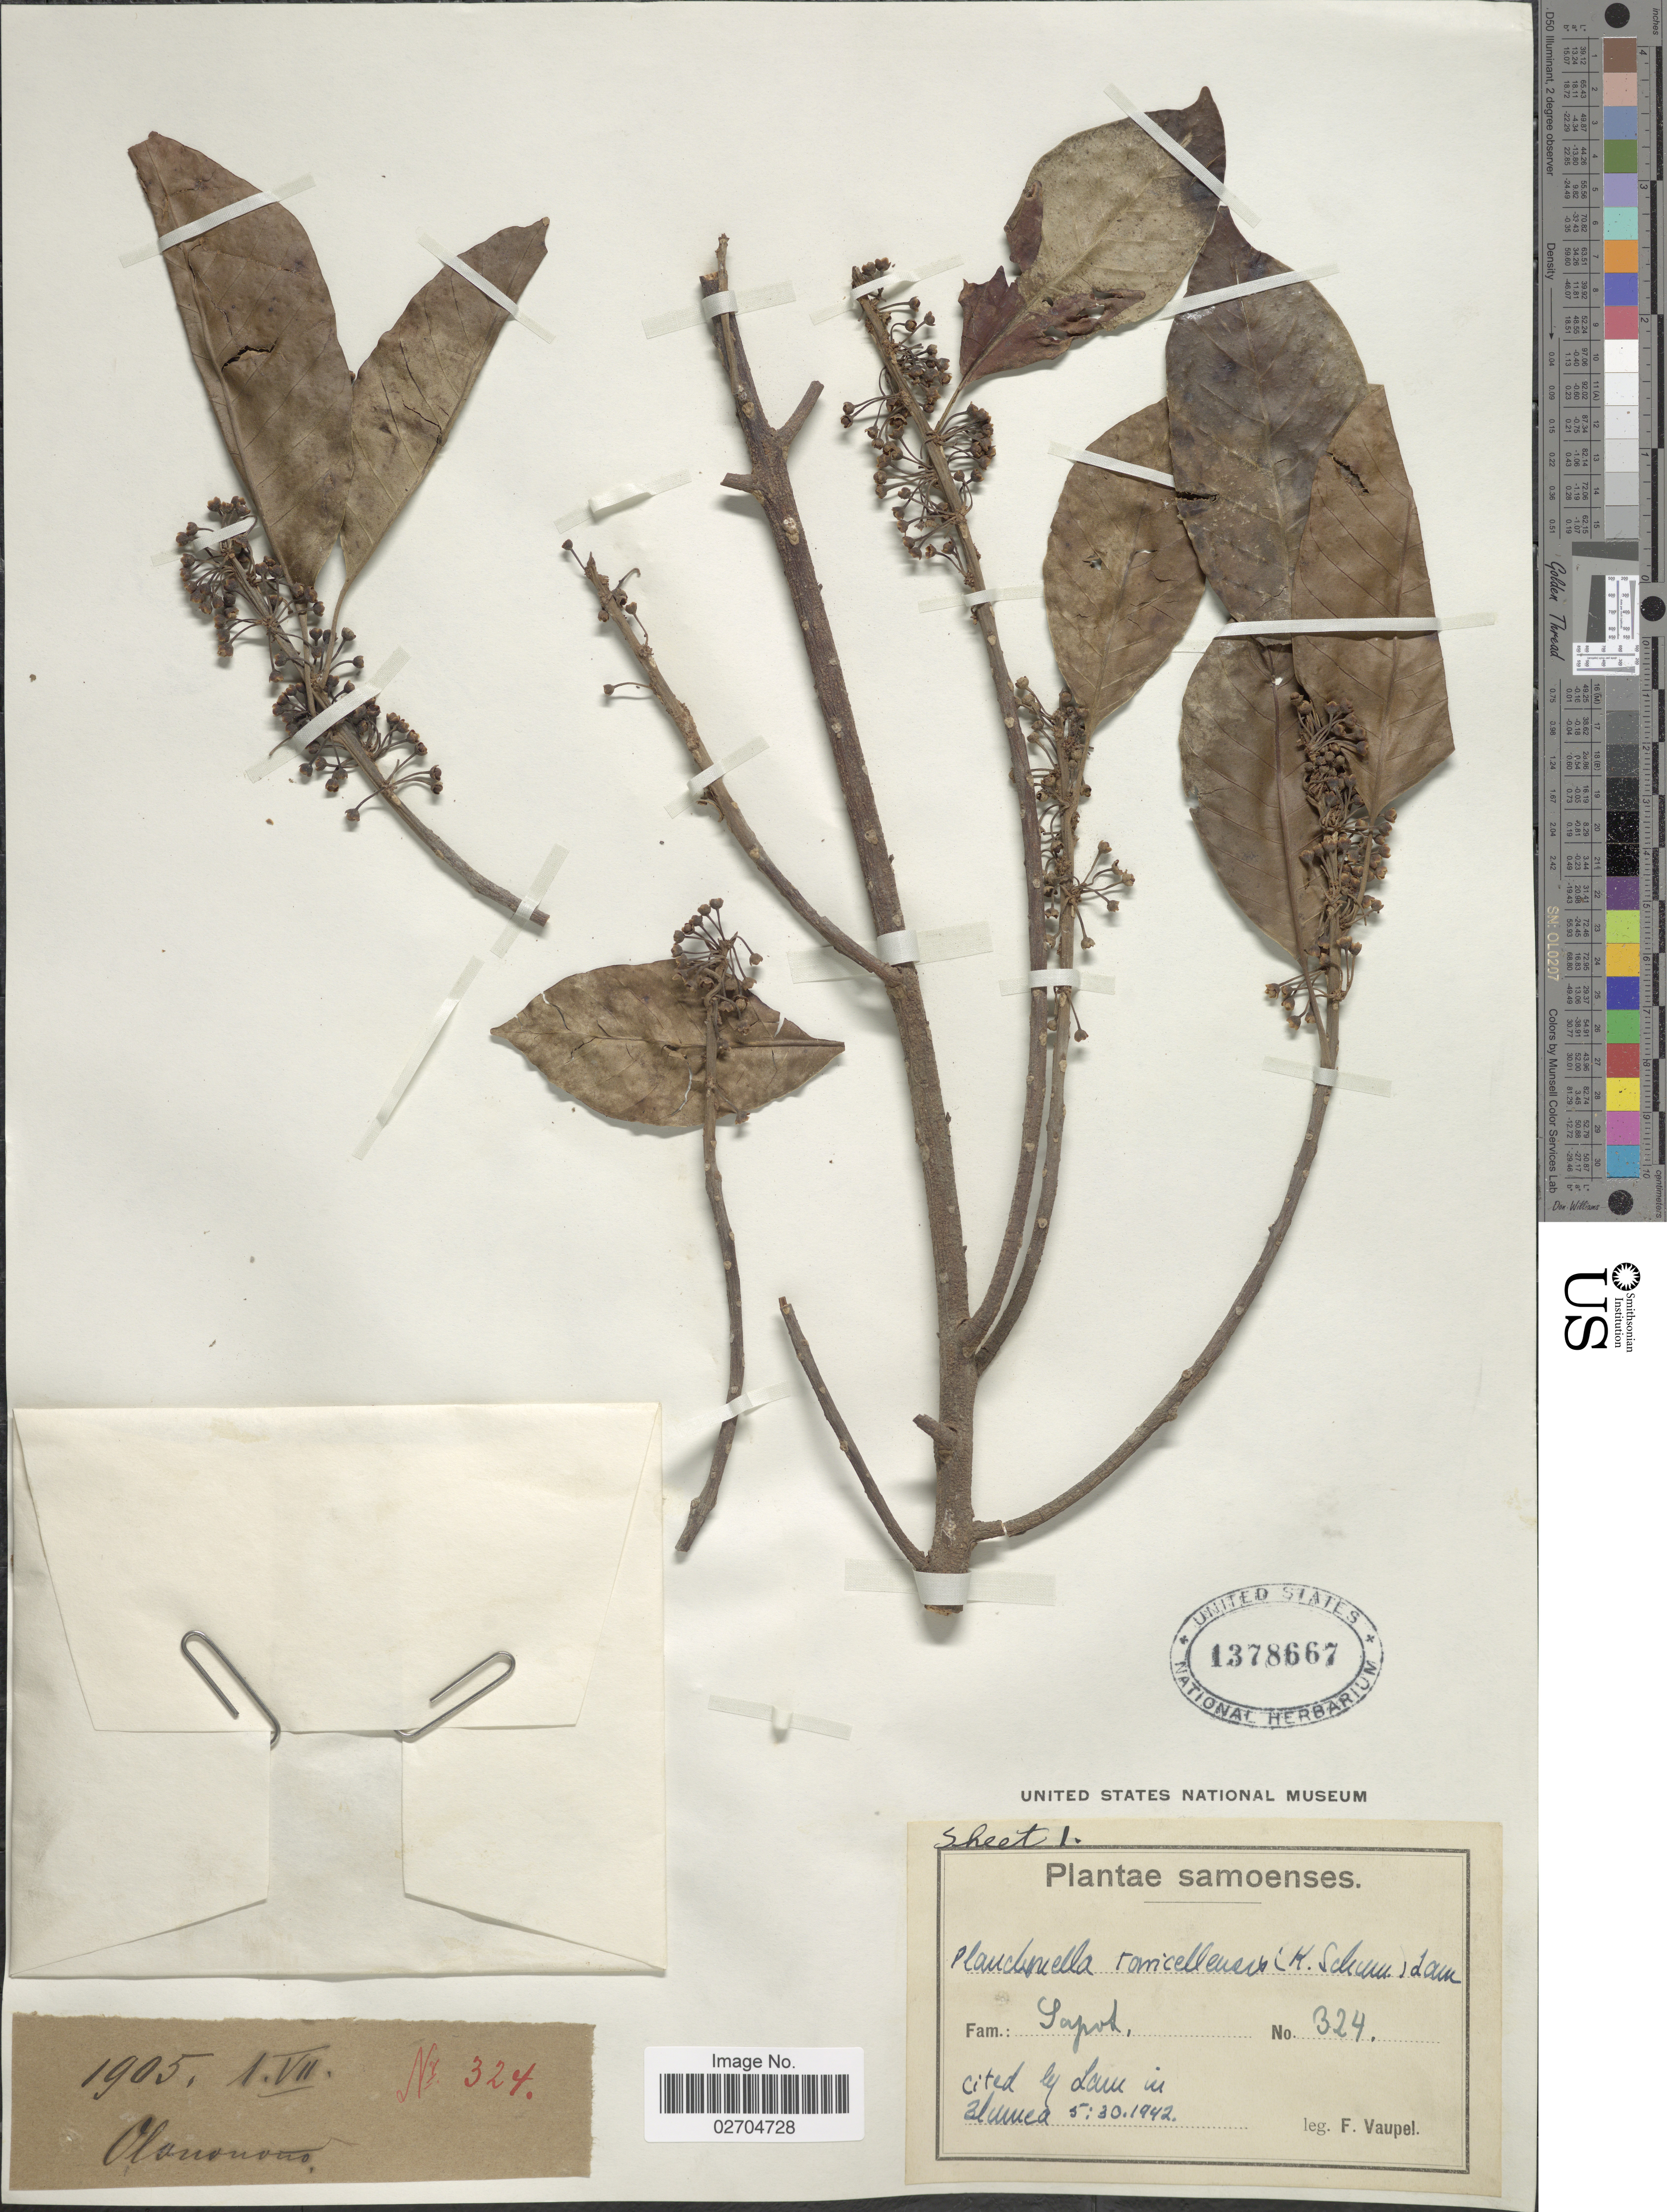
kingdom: Plantae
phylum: Tracheophyta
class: Magnoliopsida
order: Ericales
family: Sapotaceae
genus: Planchonella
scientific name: Planchonella torricellensis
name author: (K. Schum.) H.J. Lam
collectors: F. Vaupel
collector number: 324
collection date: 1905-07-01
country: Samoa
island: Upolu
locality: Samoenses. Olonono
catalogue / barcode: US 1378667